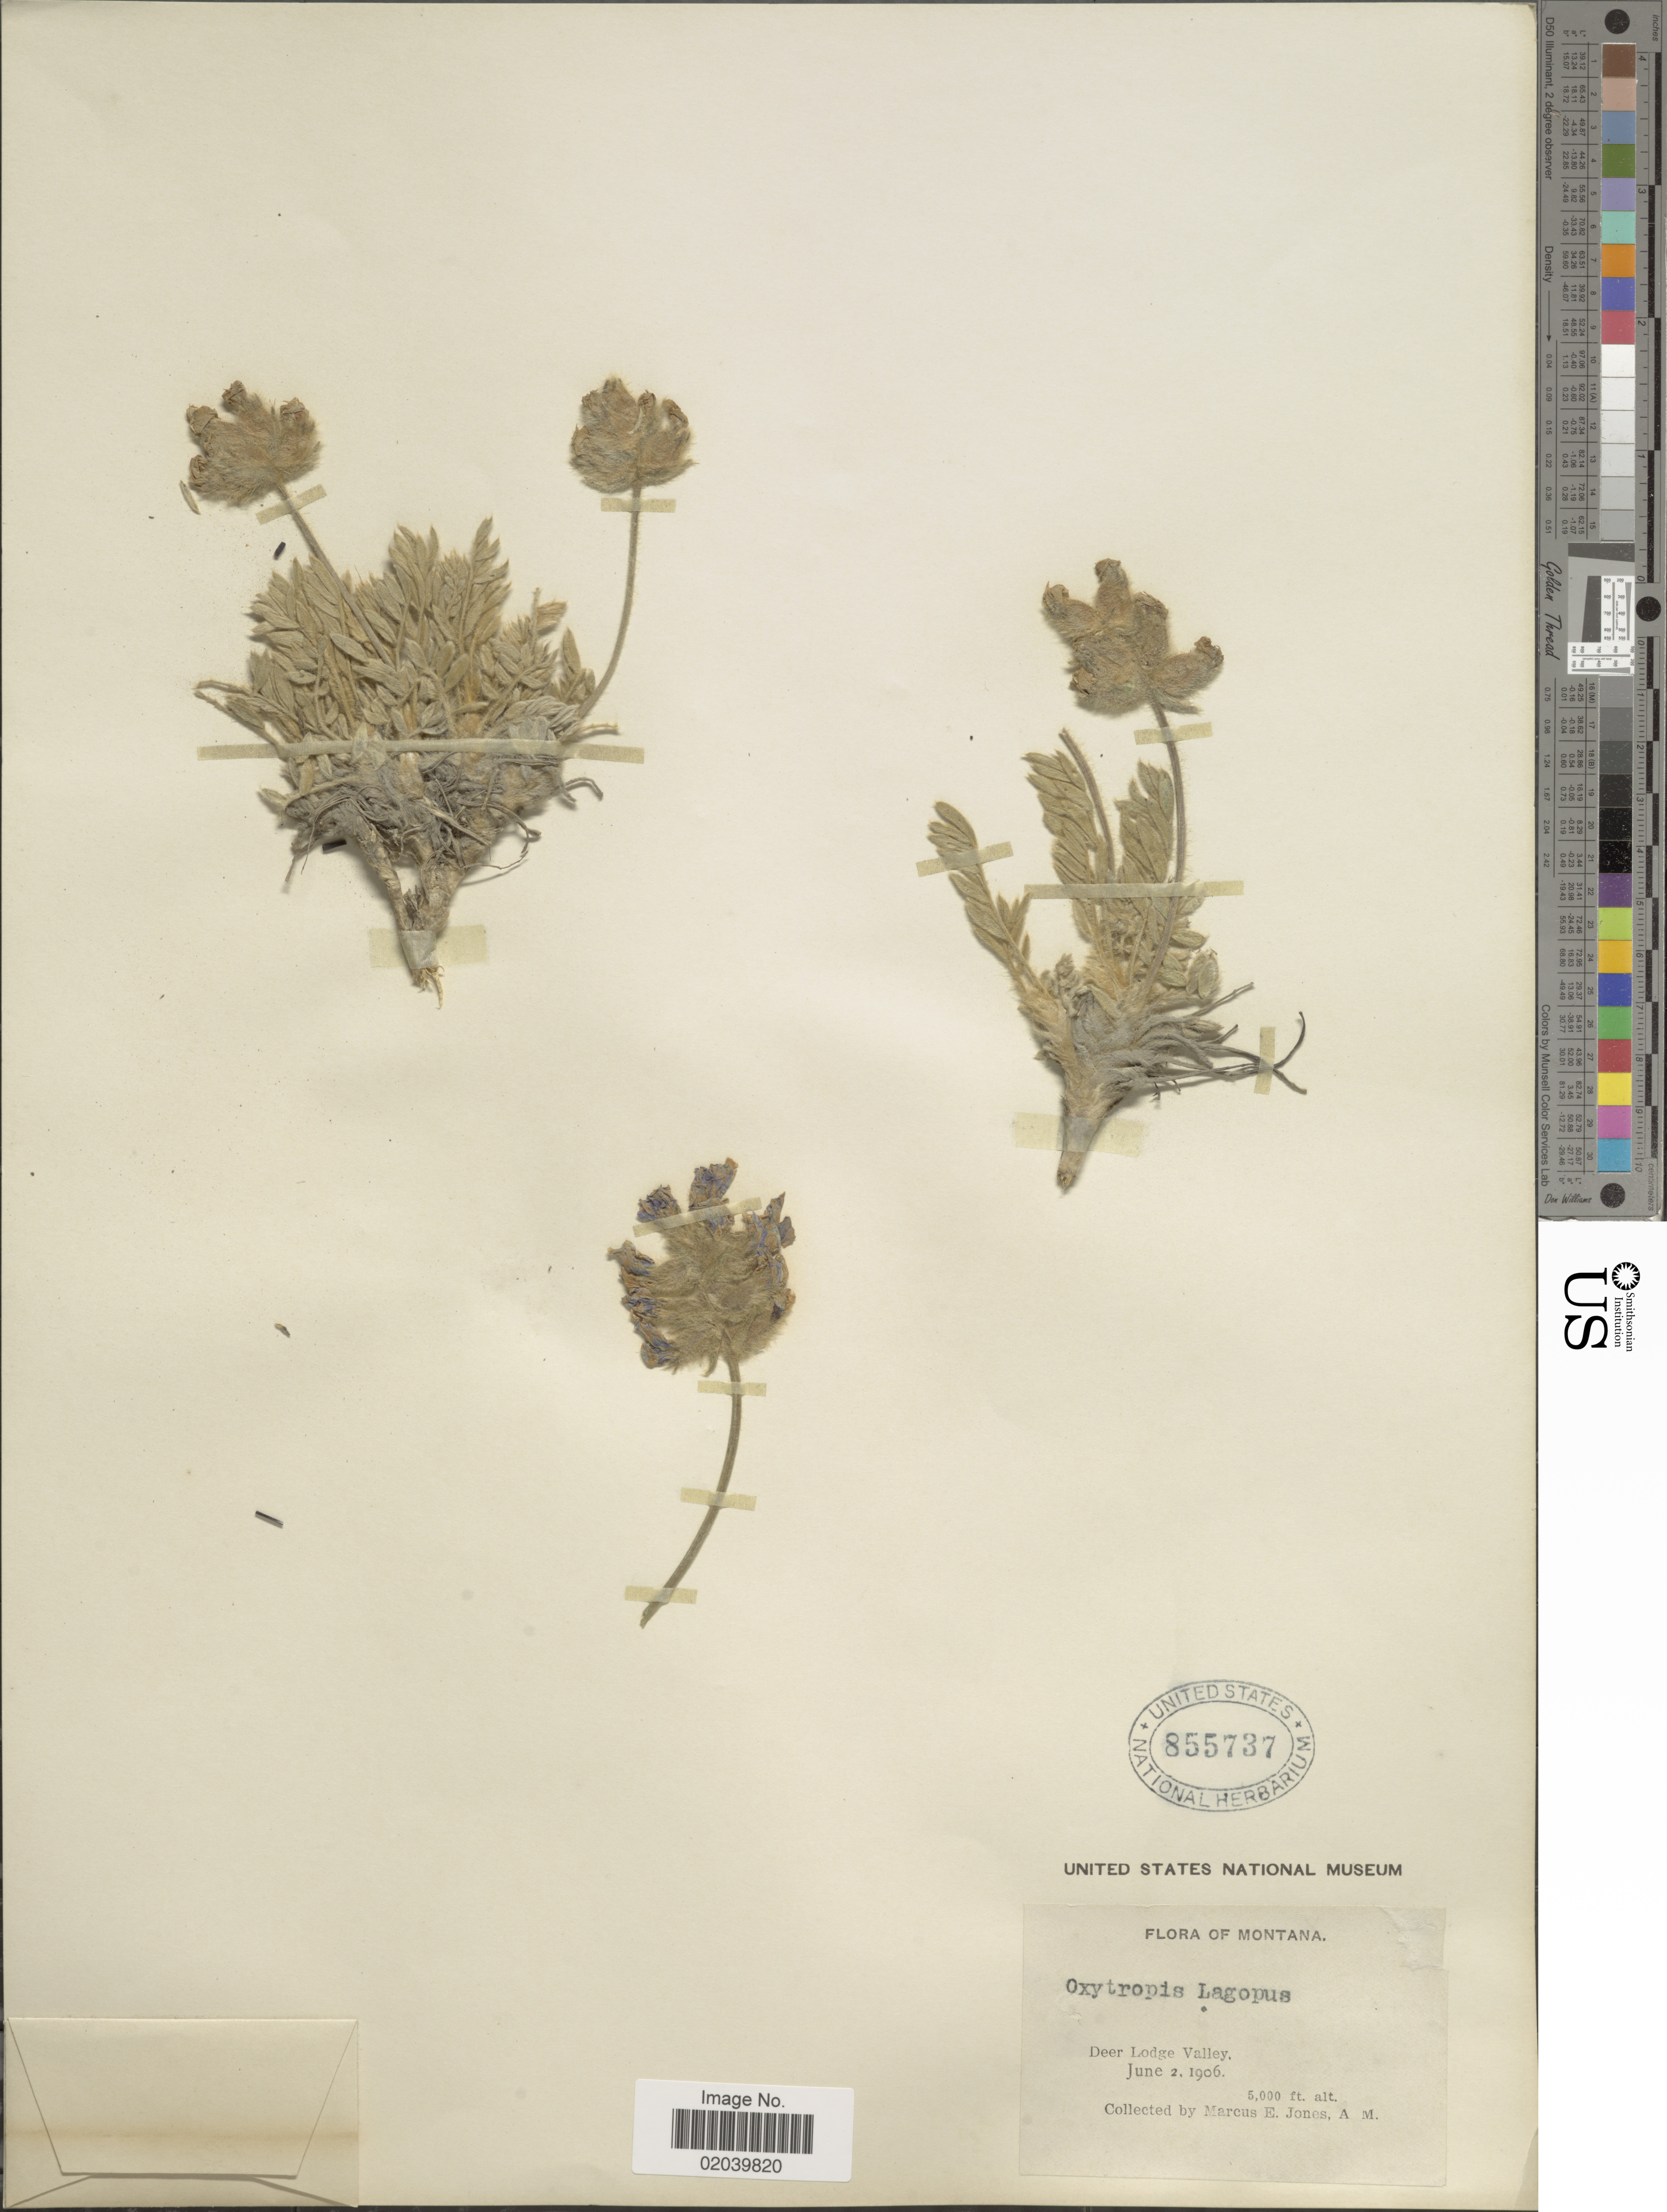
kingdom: Plantae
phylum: Tracheophyta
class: Magnoliopsida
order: Fabales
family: Fabaceae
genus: Oxytropis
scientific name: Oxytropis lagopus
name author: Nutt.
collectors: M. E. Jones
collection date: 1906-06-02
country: United States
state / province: Montana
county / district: Powell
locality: Deer Lodge Valley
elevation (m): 1524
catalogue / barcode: US 855737